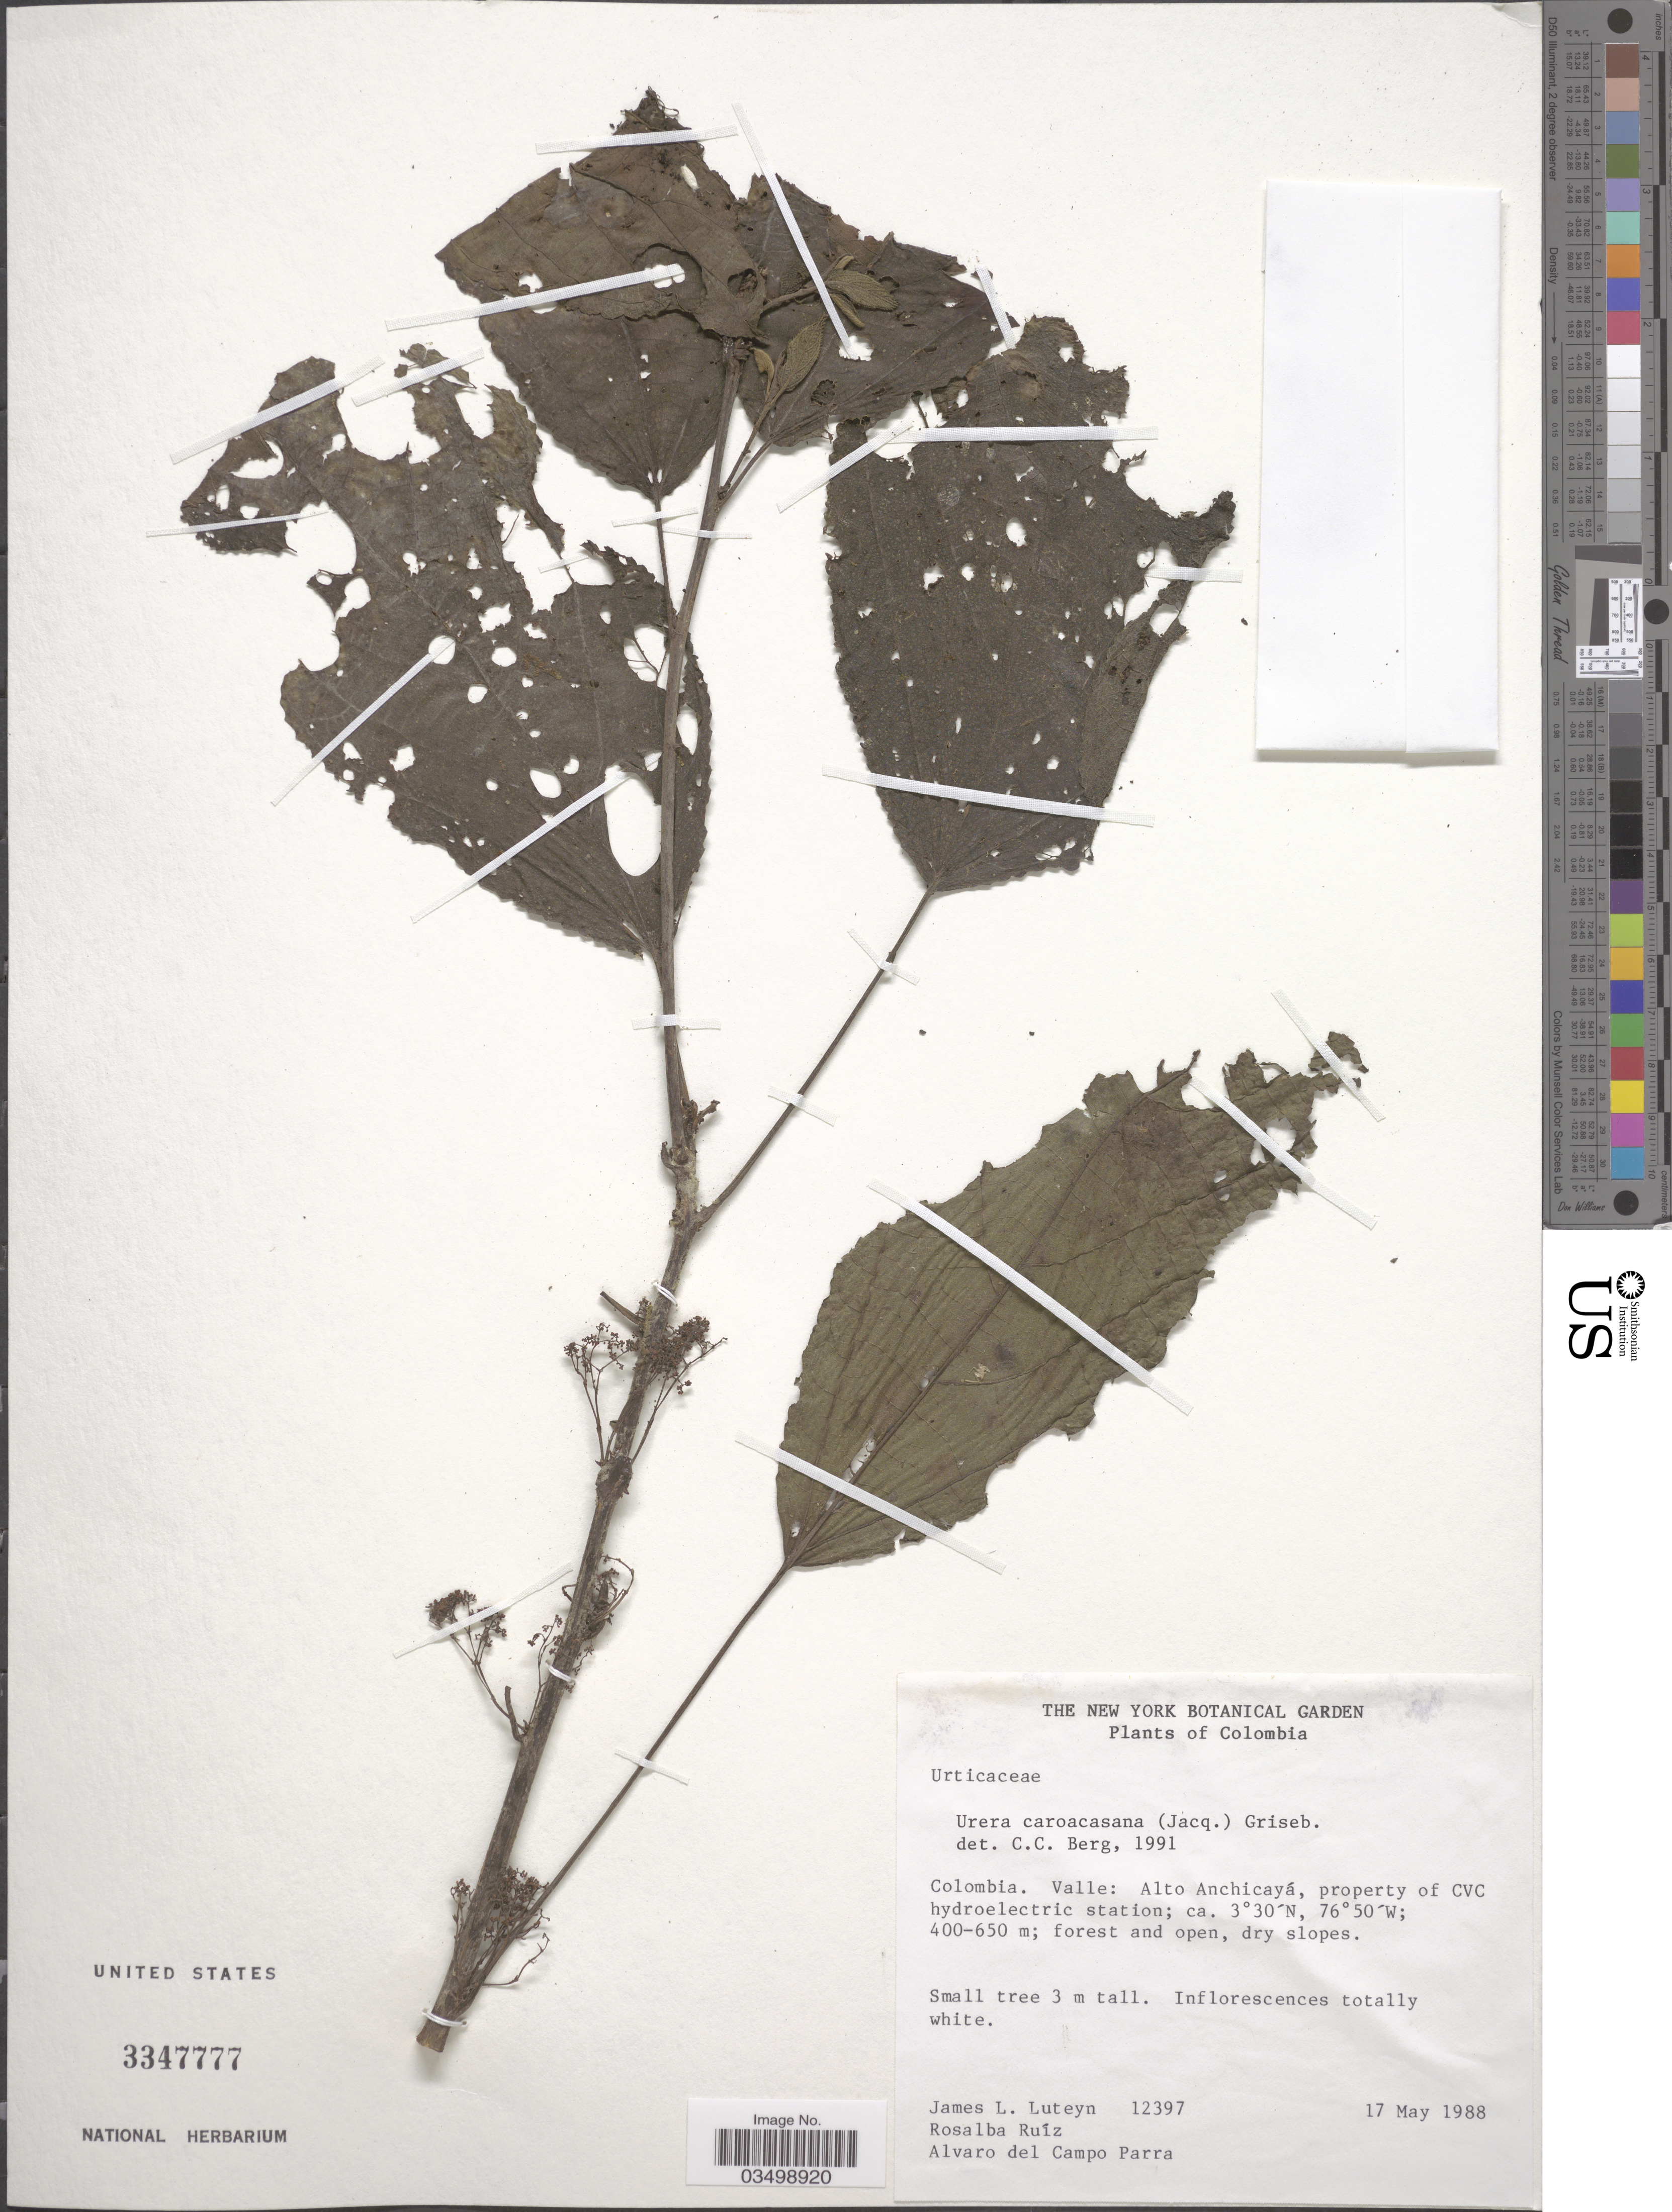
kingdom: Plantae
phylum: Tracheophyta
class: Magnoliopsida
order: Rosales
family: Urticaceae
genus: Urera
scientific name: Urera caracasana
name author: (Jacq.) Gaudich. ex Griseb.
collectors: J. Luteyn, R. Ruiz & A. Campo-Parra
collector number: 12397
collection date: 1988-05-17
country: Colombia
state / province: Valle del Cauca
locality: Valle: Alto Anchicayá, property of CVC hydroelectric station.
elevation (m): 400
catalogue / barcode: US 3347777